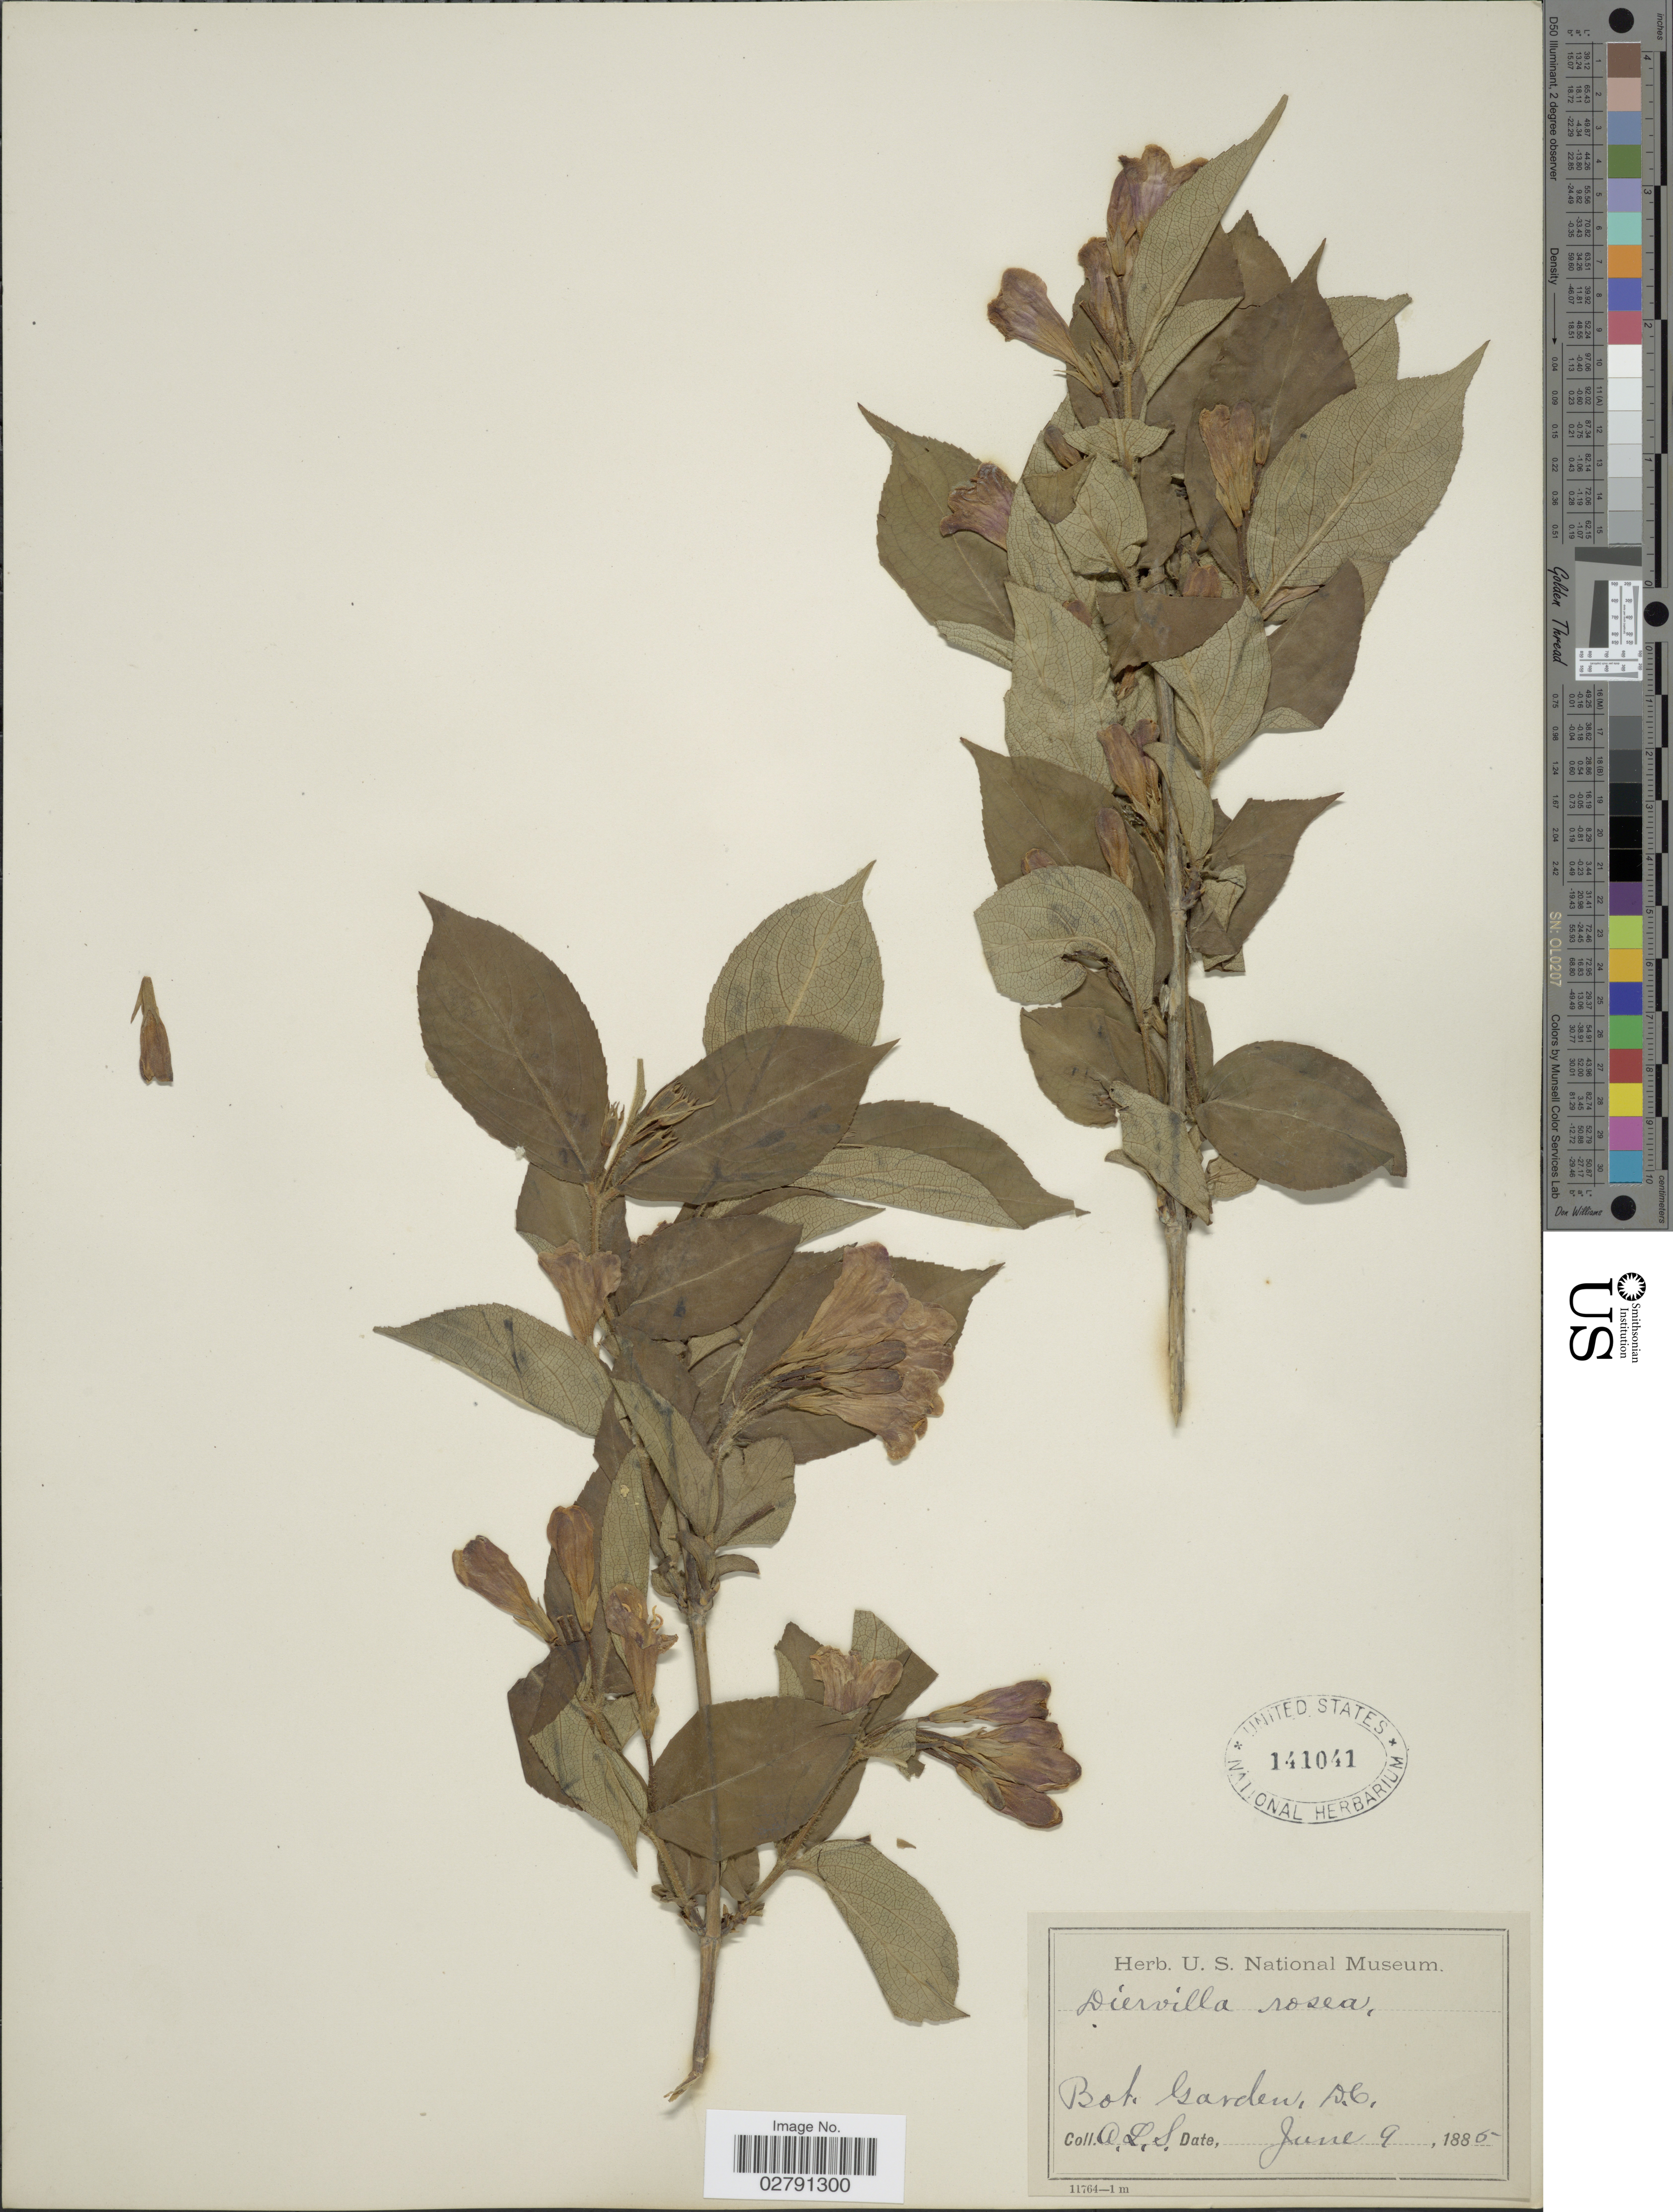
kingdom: Plantae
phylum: Tracheophyta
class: Magnoliopsida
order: Dipsacales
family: Caprifoliaceae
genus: Diervilla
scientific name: Diervilla rosea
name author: (Lindl.) Walp.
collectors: A. L. S.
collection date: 1885-06-09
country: United States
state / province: District of Columbia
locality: Bot. Garden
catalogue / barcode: US 141041